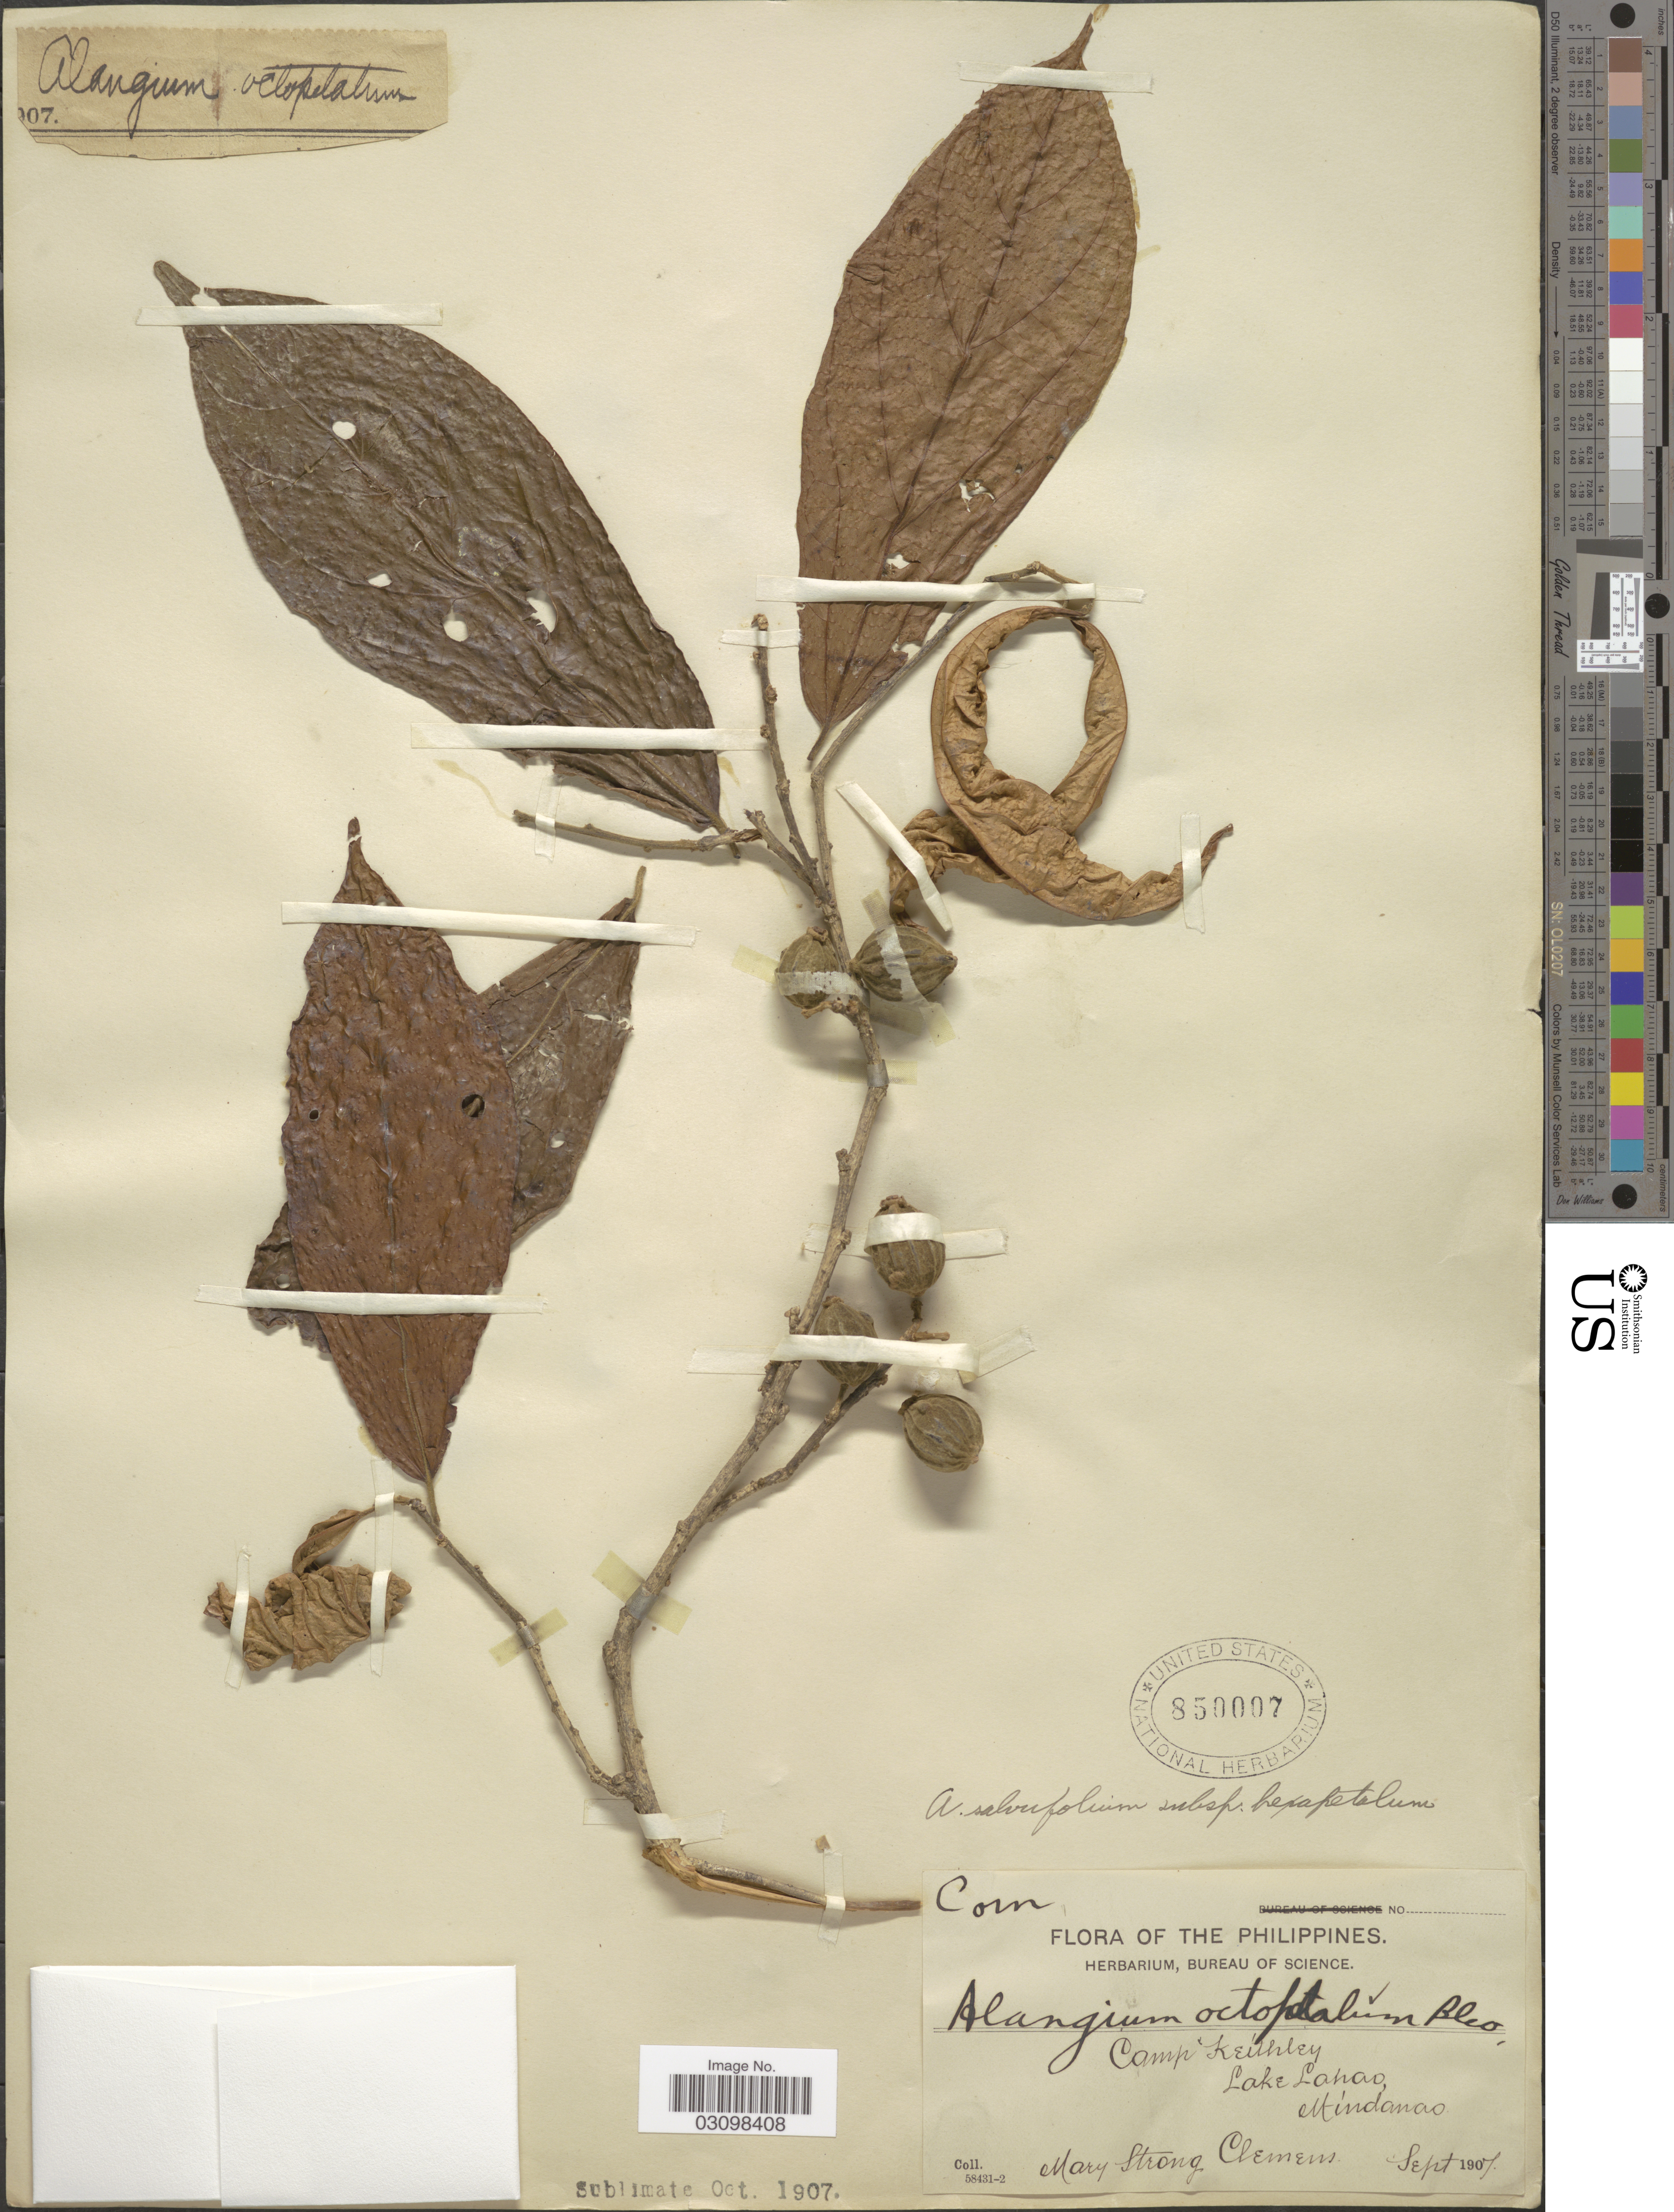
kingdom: Plantae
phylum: Tracheophyta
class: Magnoliopsida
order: Cornales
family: Cornaceae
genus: Alangium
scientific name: Alangium salviifolium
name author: (L. f.) Wangerin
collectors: M. S. Clemens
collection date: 1907-09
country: Philippines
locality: Camp Keithley. Lake Lanao, Mindanao.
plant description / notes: Fruit temporarily sampled for micro-CT scanning.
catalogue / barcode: US 850007